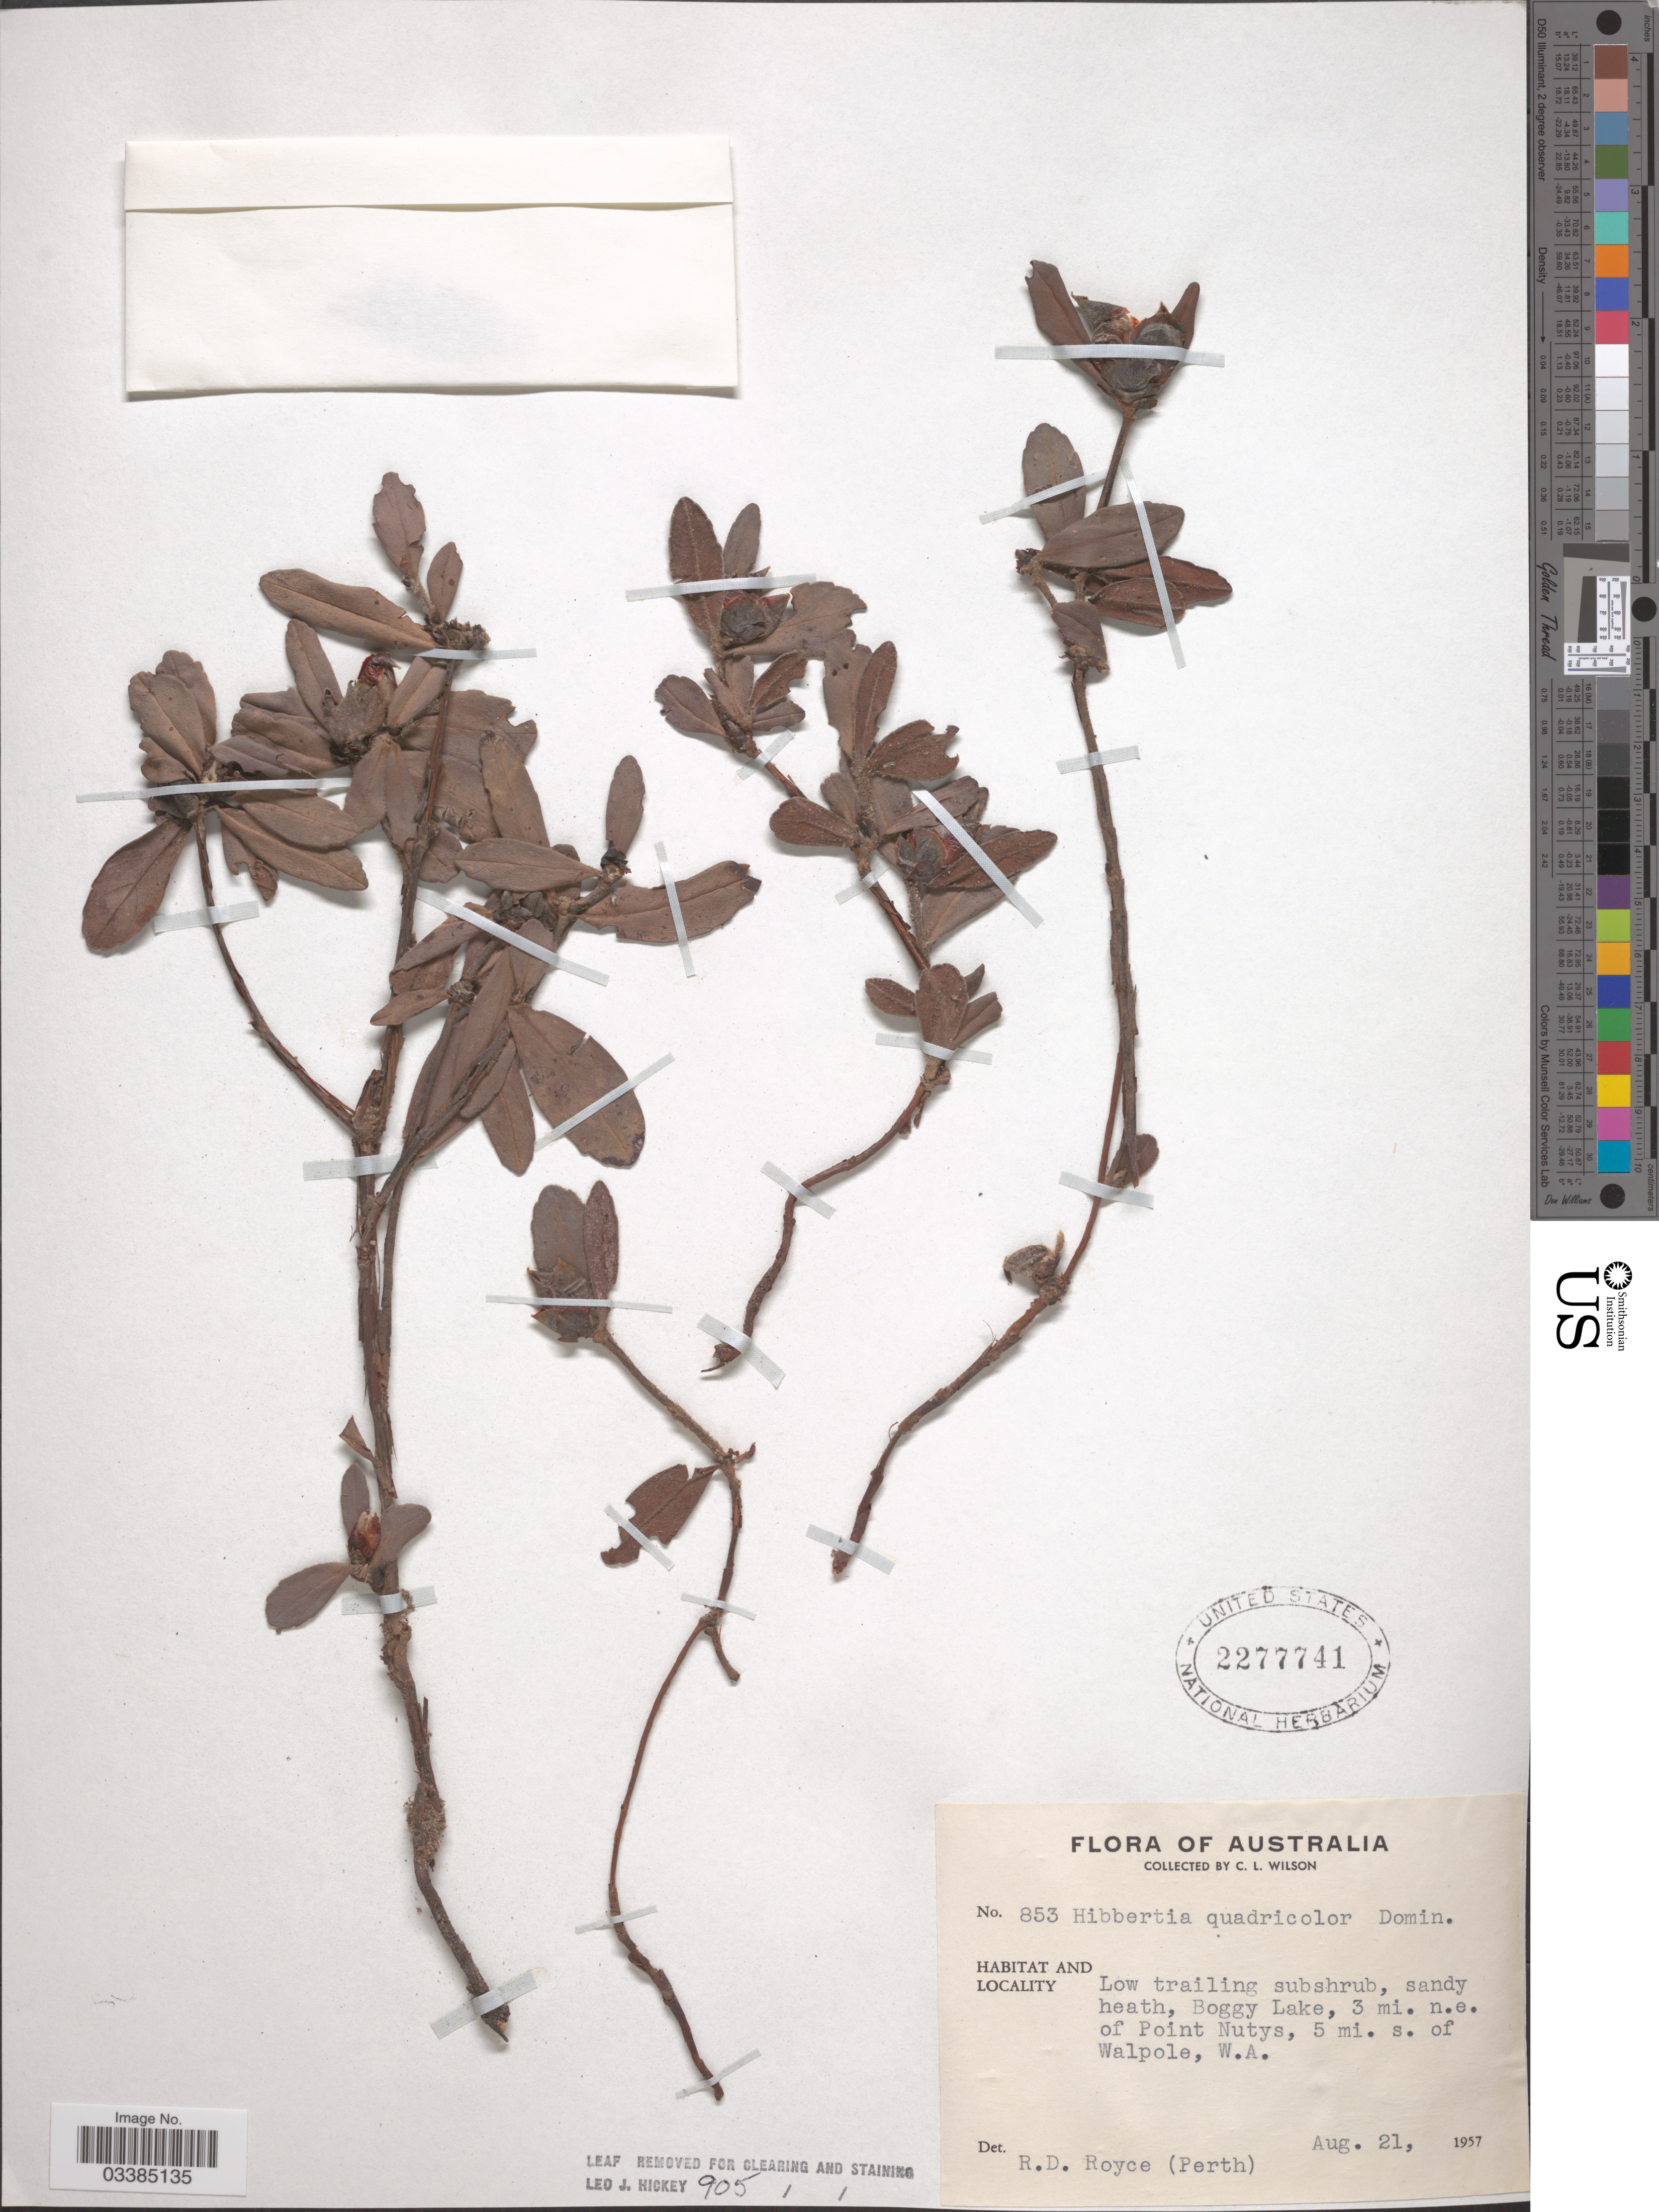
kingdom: Plantae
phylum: Tracheophyta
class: Magnoliopsida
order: Dilleniales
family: Dilleniaceae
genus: Hibbertia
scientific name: Hibbertia quadricolor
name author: Domin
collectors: C. L. Wilson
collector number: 853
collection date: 1957-08-21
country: Australia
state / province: Western Australia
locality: Boggy Lake, 3 mi. n.e. of Point Nutys, 5 mi. s. of Walpole, W. A.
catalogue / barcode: US 2277741